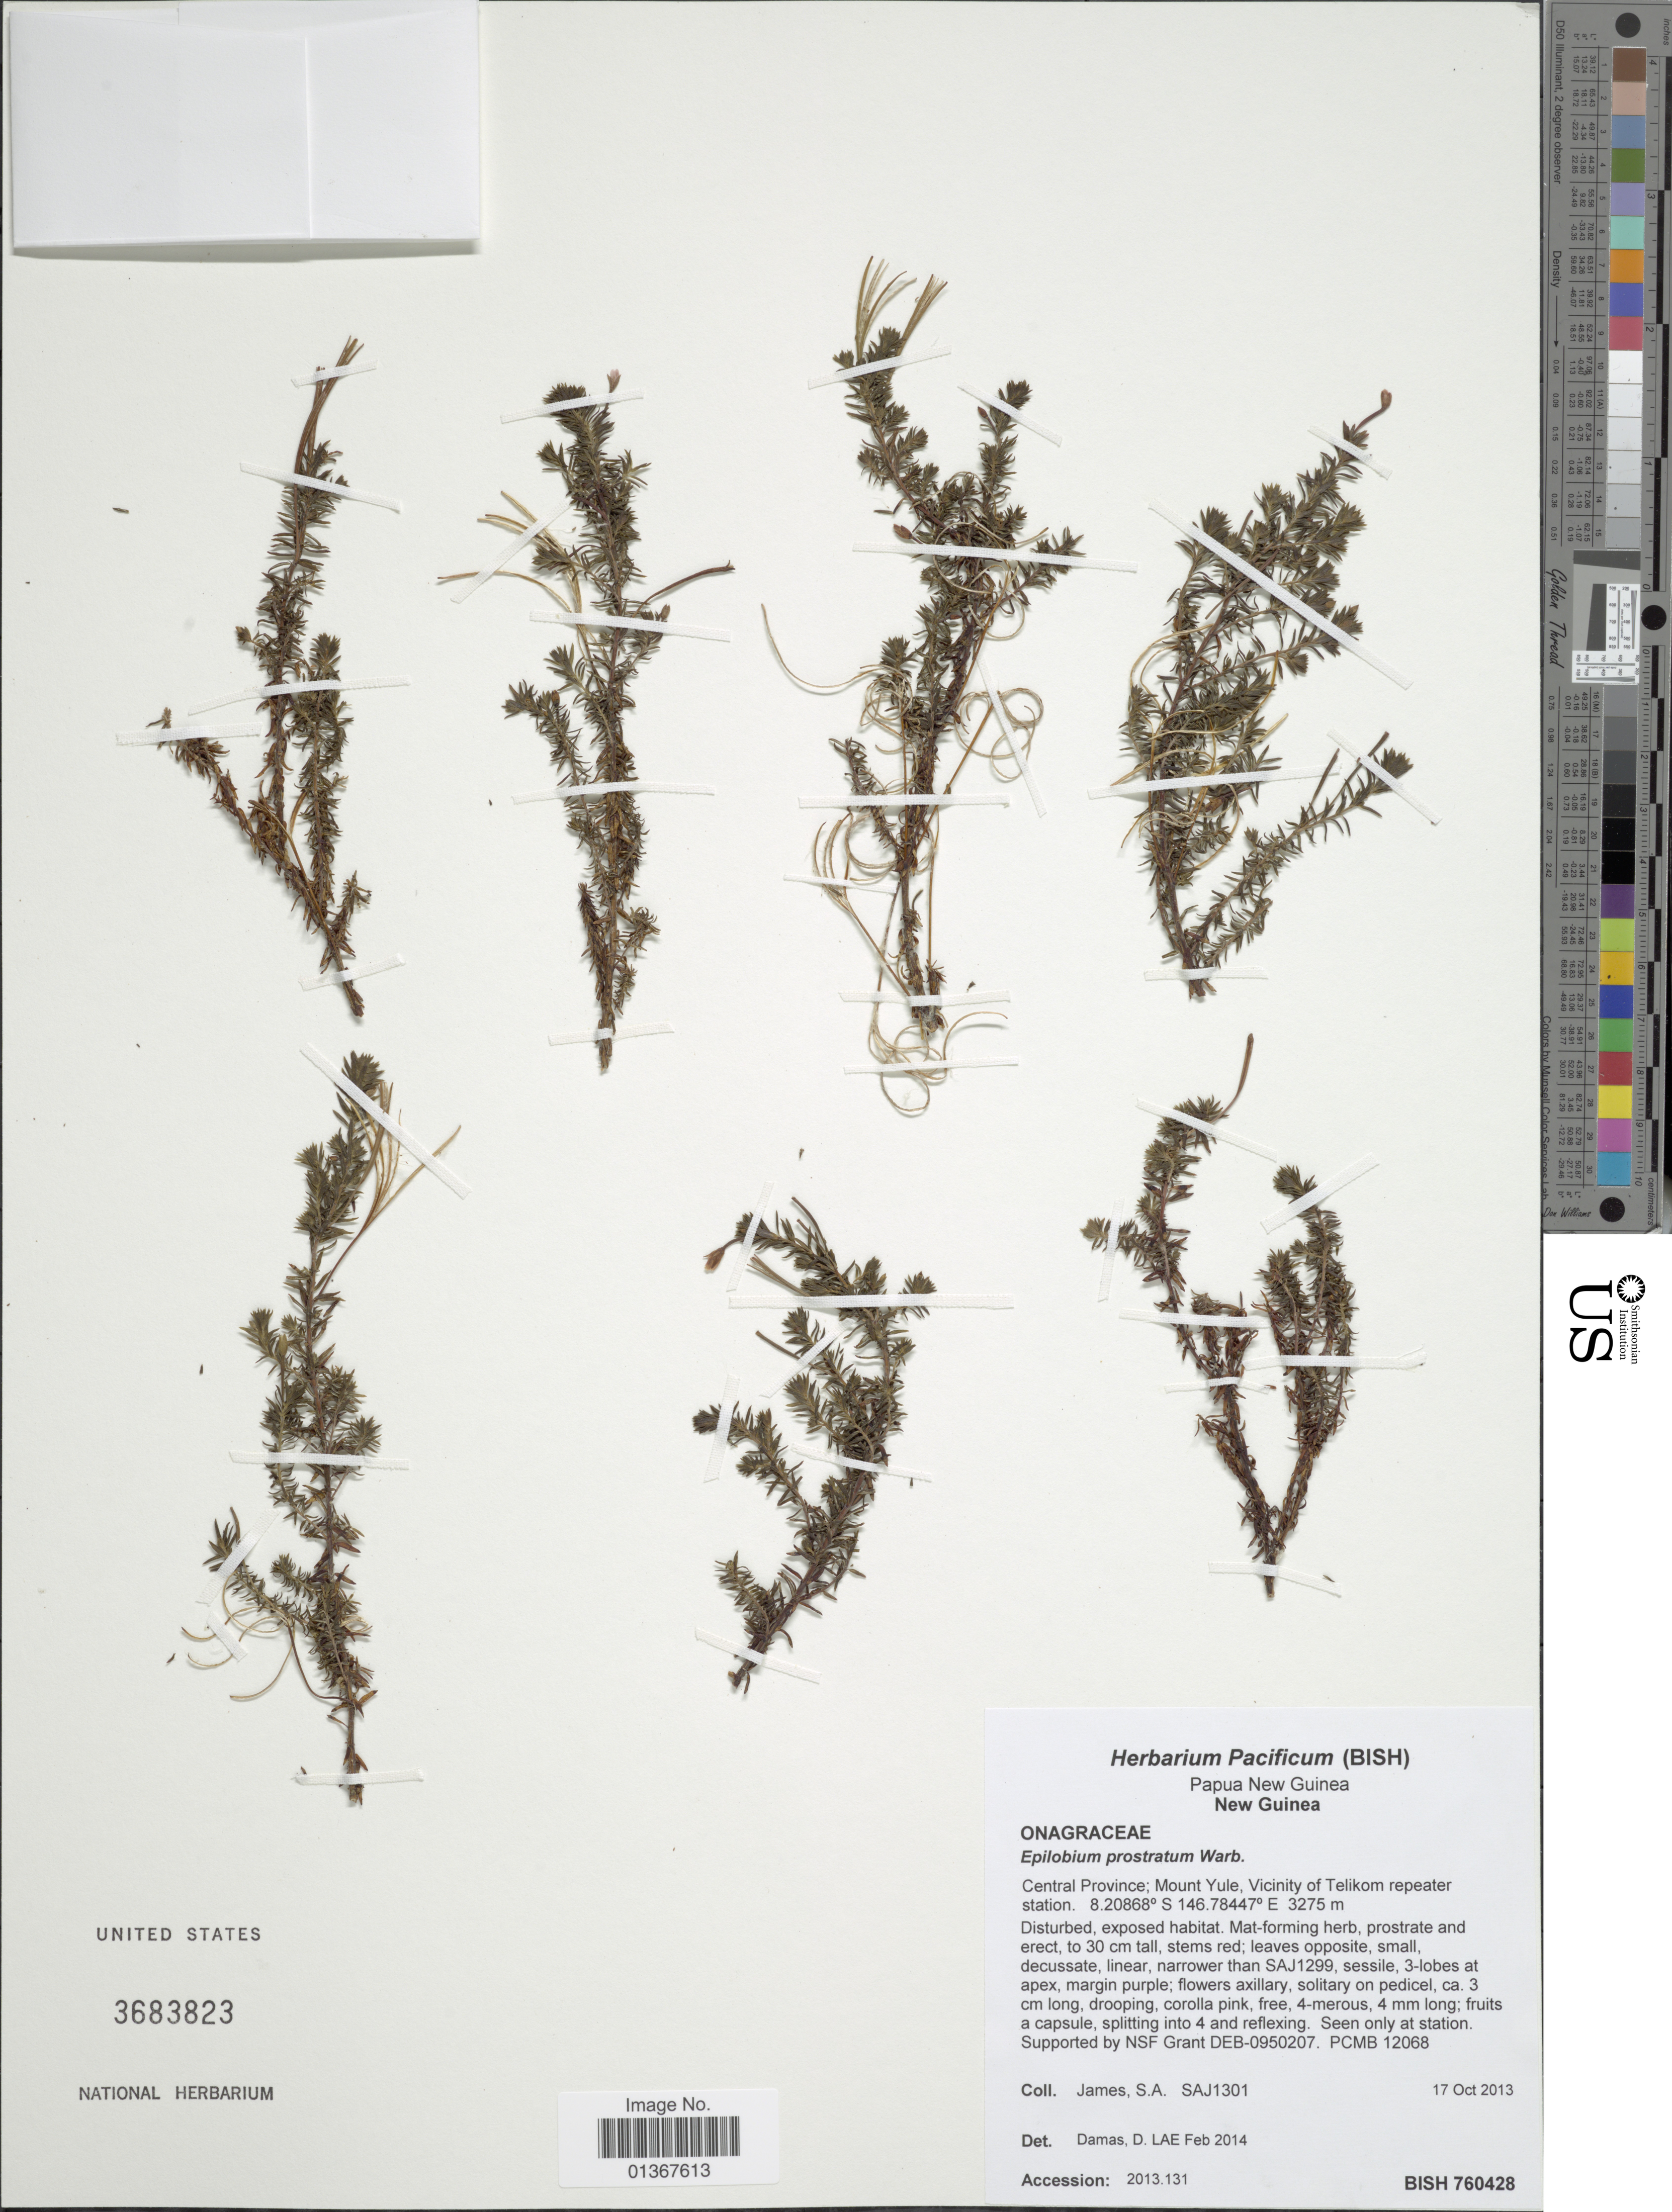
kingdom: Plantae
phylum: Tracheophyta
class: Magnoliopsida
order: Myrtales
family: Onagraceae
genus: Epilobium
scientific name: Epilobium prostratum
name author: Warb.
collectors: S. James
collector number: SAJ1301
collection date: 2013-10-17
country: Papua New Guinea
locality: Central Province; Mount Yule, Vicinity of Telikom repeater station.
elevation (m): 3275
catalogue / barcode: US 3683823